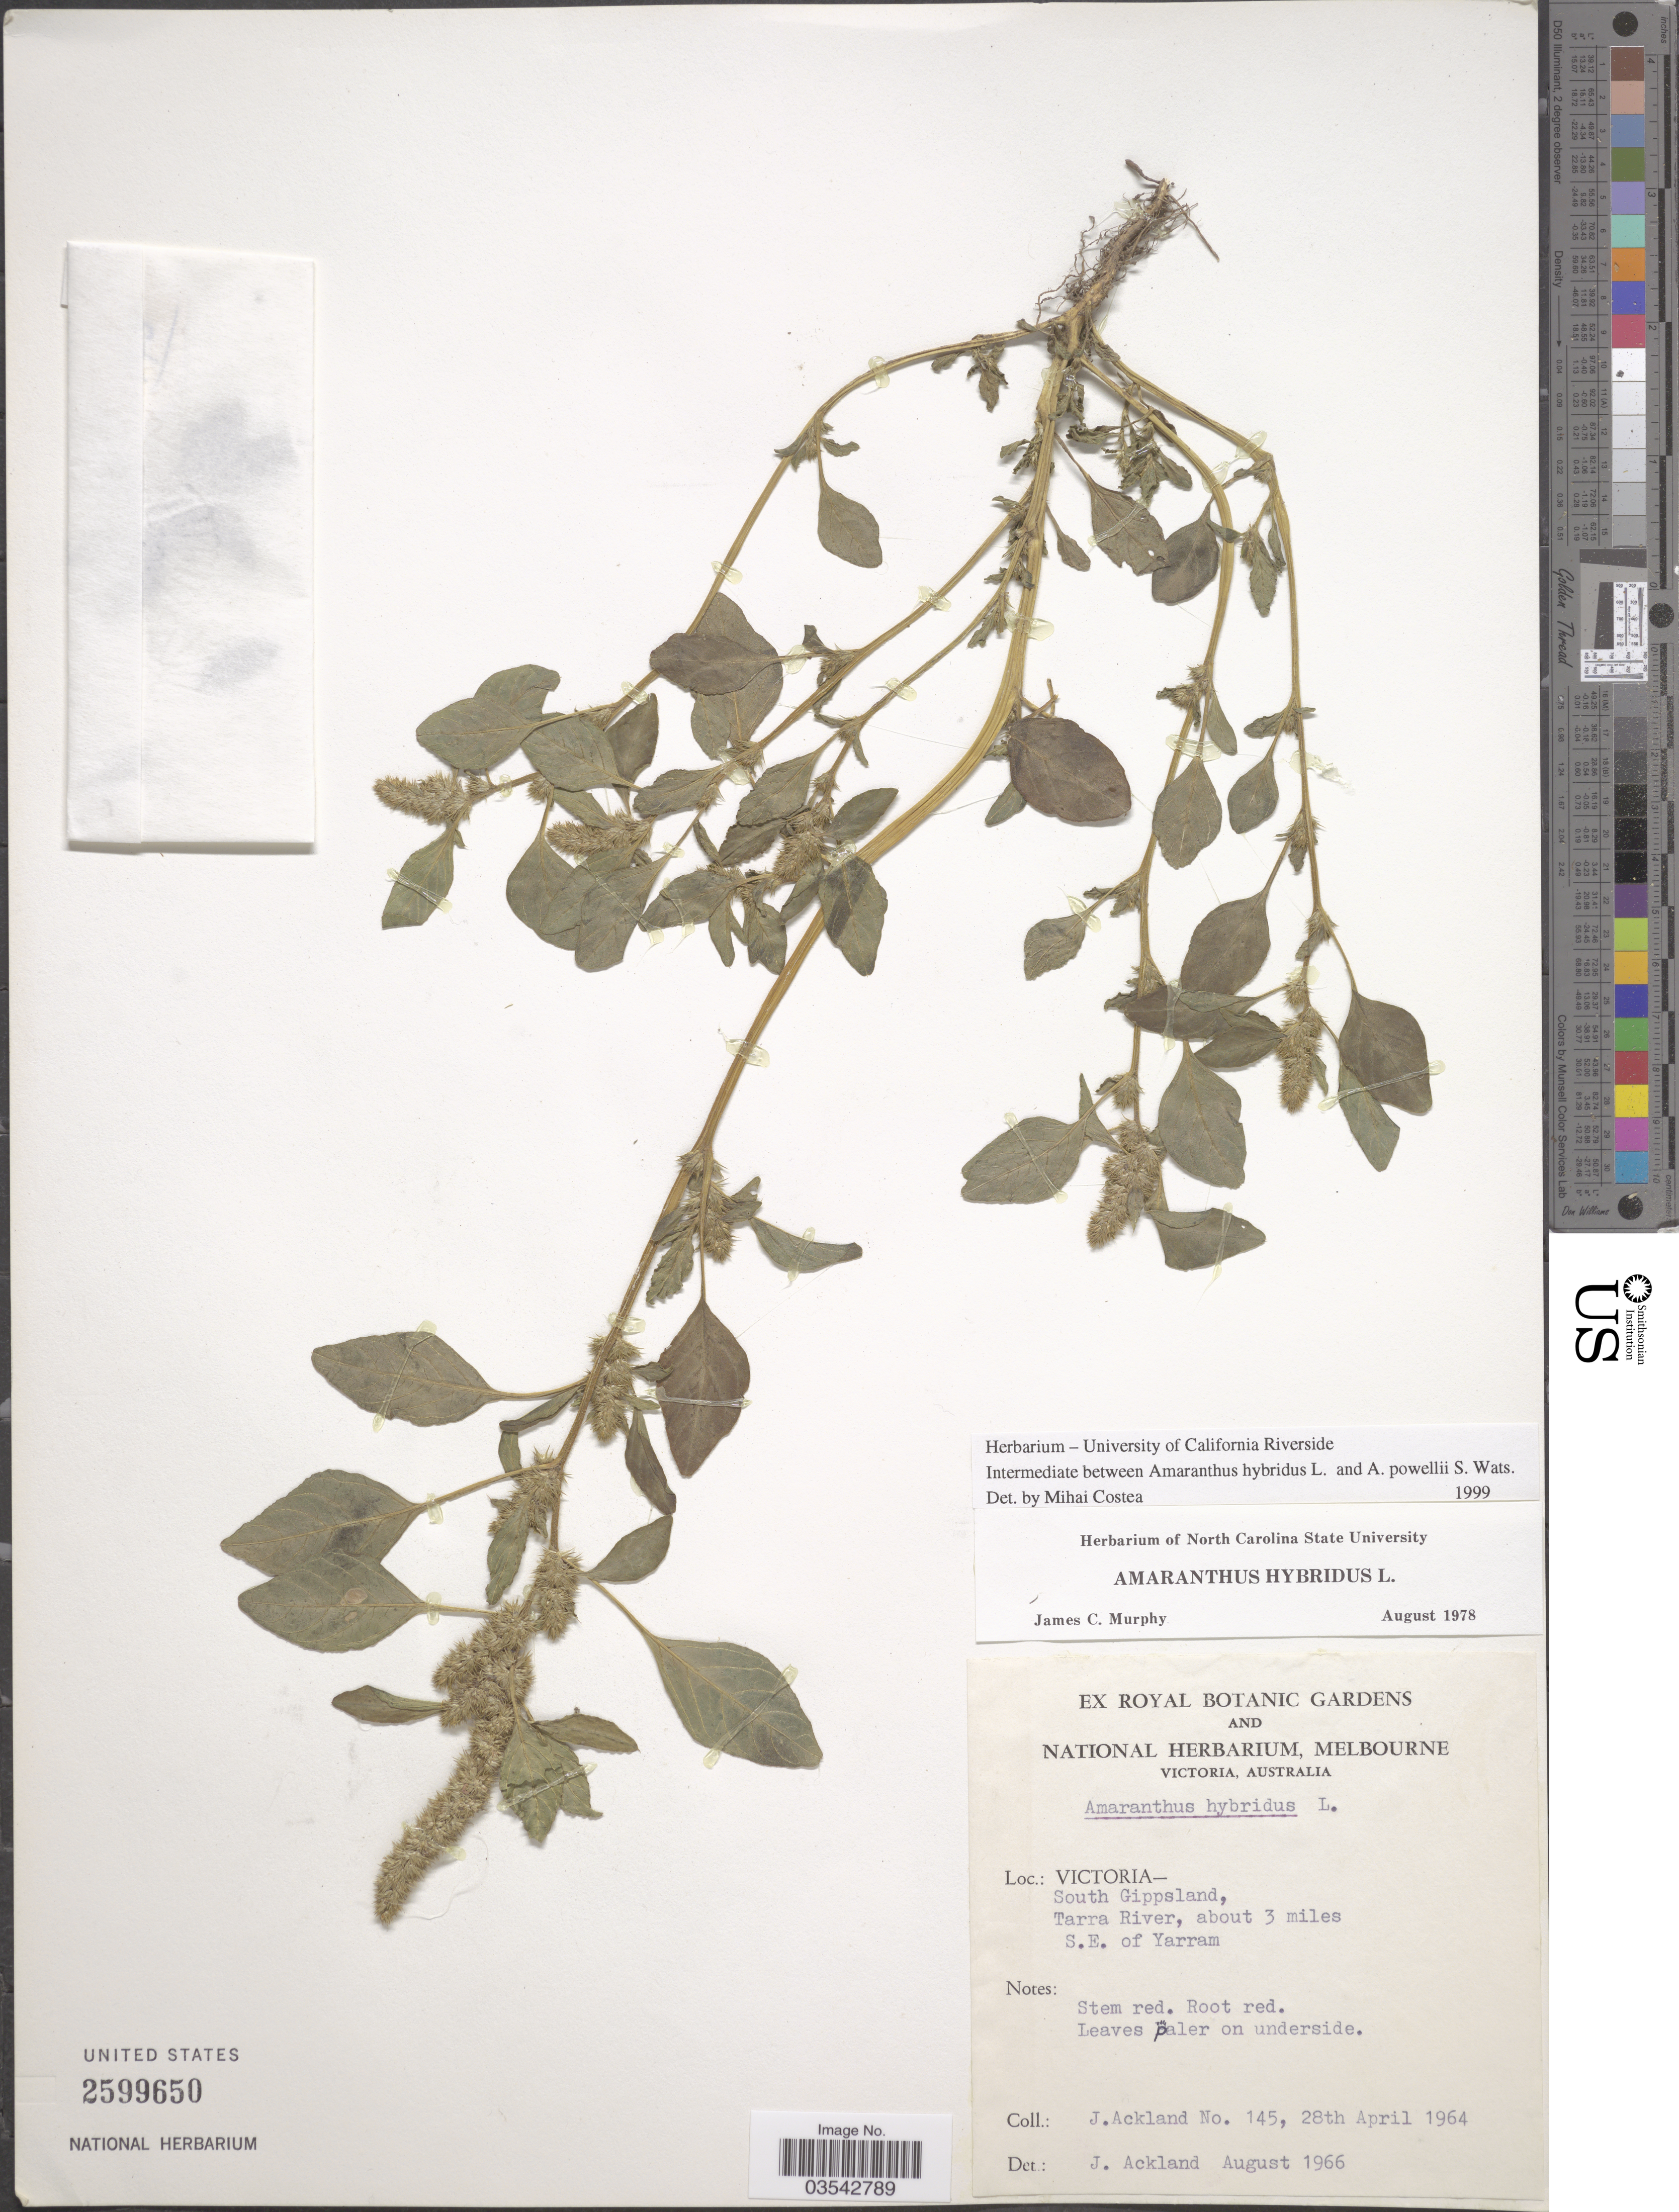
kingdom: Plantae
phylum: Tracheophyta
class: Magnoliopsida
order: Caryophyllales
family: Amaranthaceae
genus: Amaranthus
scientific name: Amaranthus hybridus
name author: L.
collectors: J. J. Ackland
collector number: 45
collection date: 1964-04-28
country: Australia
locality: Victoria-South Gippsland, Tarra River, about 3 miles S. E. of Yarram.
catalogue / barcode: US 2599650